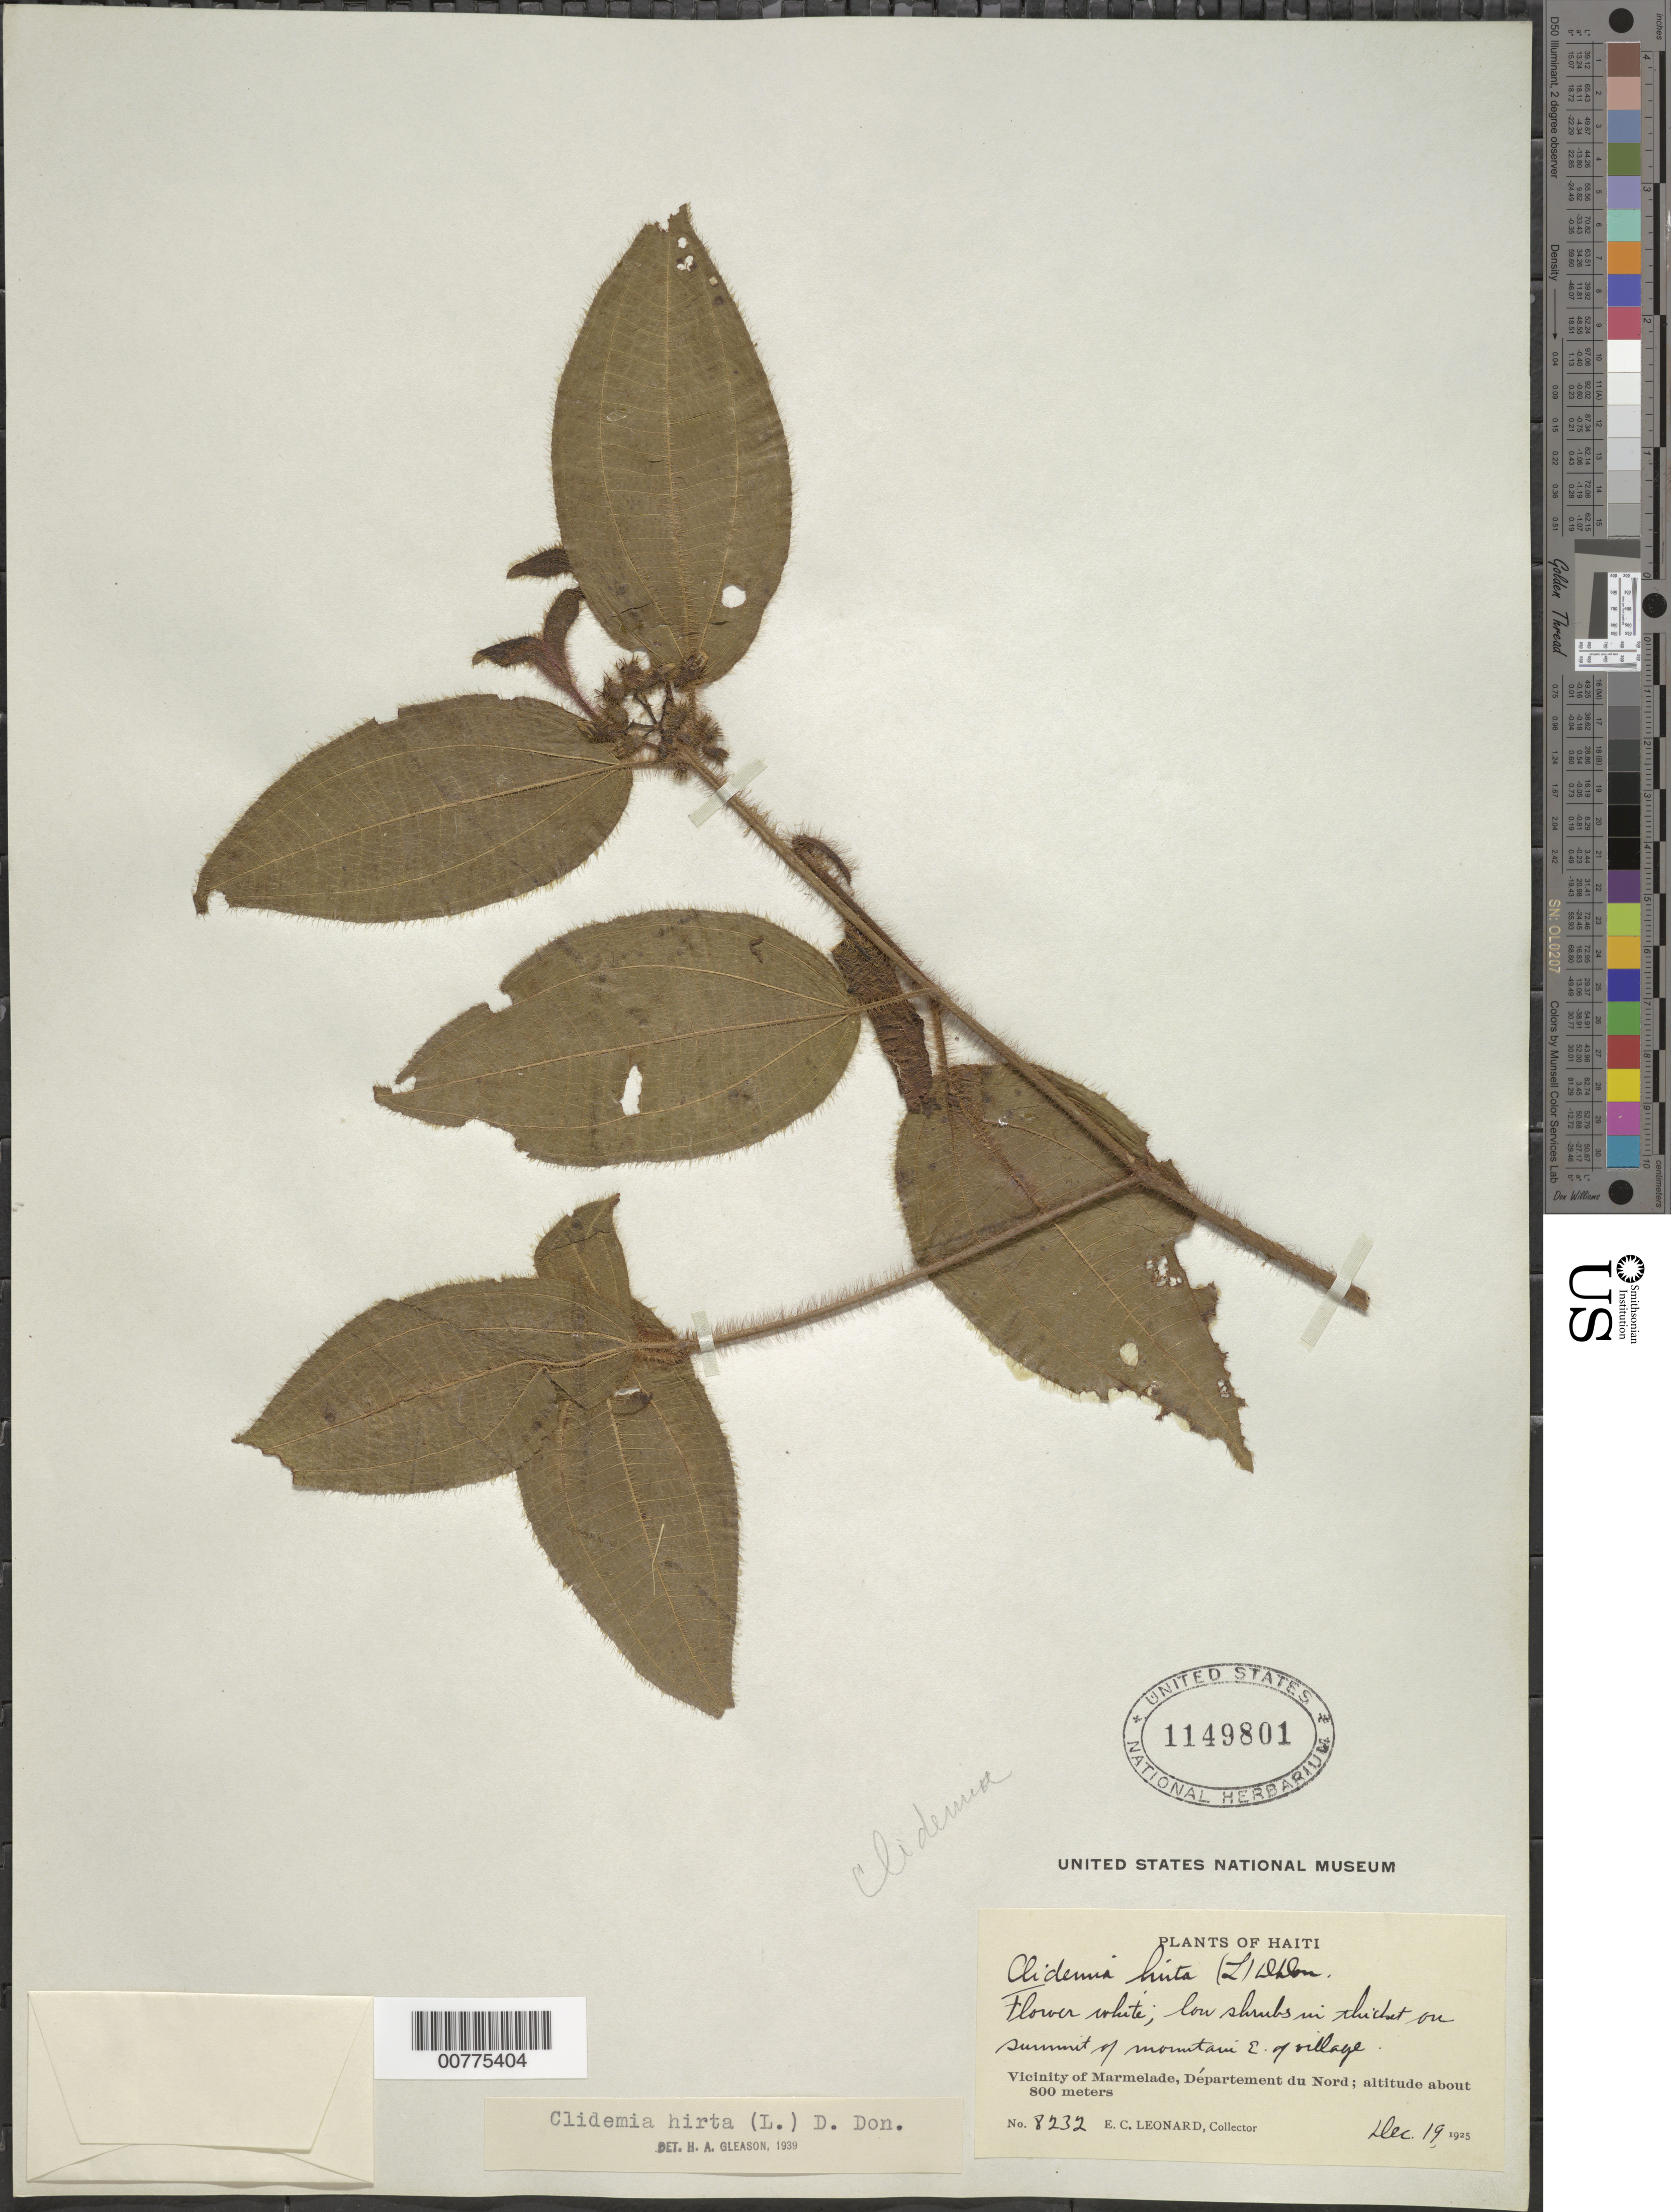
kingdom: Plantae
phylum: Tracheophyta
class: Magnoliopsida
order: Myrtales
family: Melastomataceae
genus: Clidemia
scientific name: Clidemia hirta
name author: (L.) D. Don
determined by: Gleason, H. A.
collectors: E. C. Leonard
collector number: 8232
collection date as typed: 19 Dec 1925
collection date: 1925-12-19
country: Haiti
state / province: Nord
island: Hispaniola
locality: Vicinity of Marmelade, mountain east of village.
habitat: Thicket on summit of mountain.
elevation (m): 800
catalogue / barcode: US 1149801